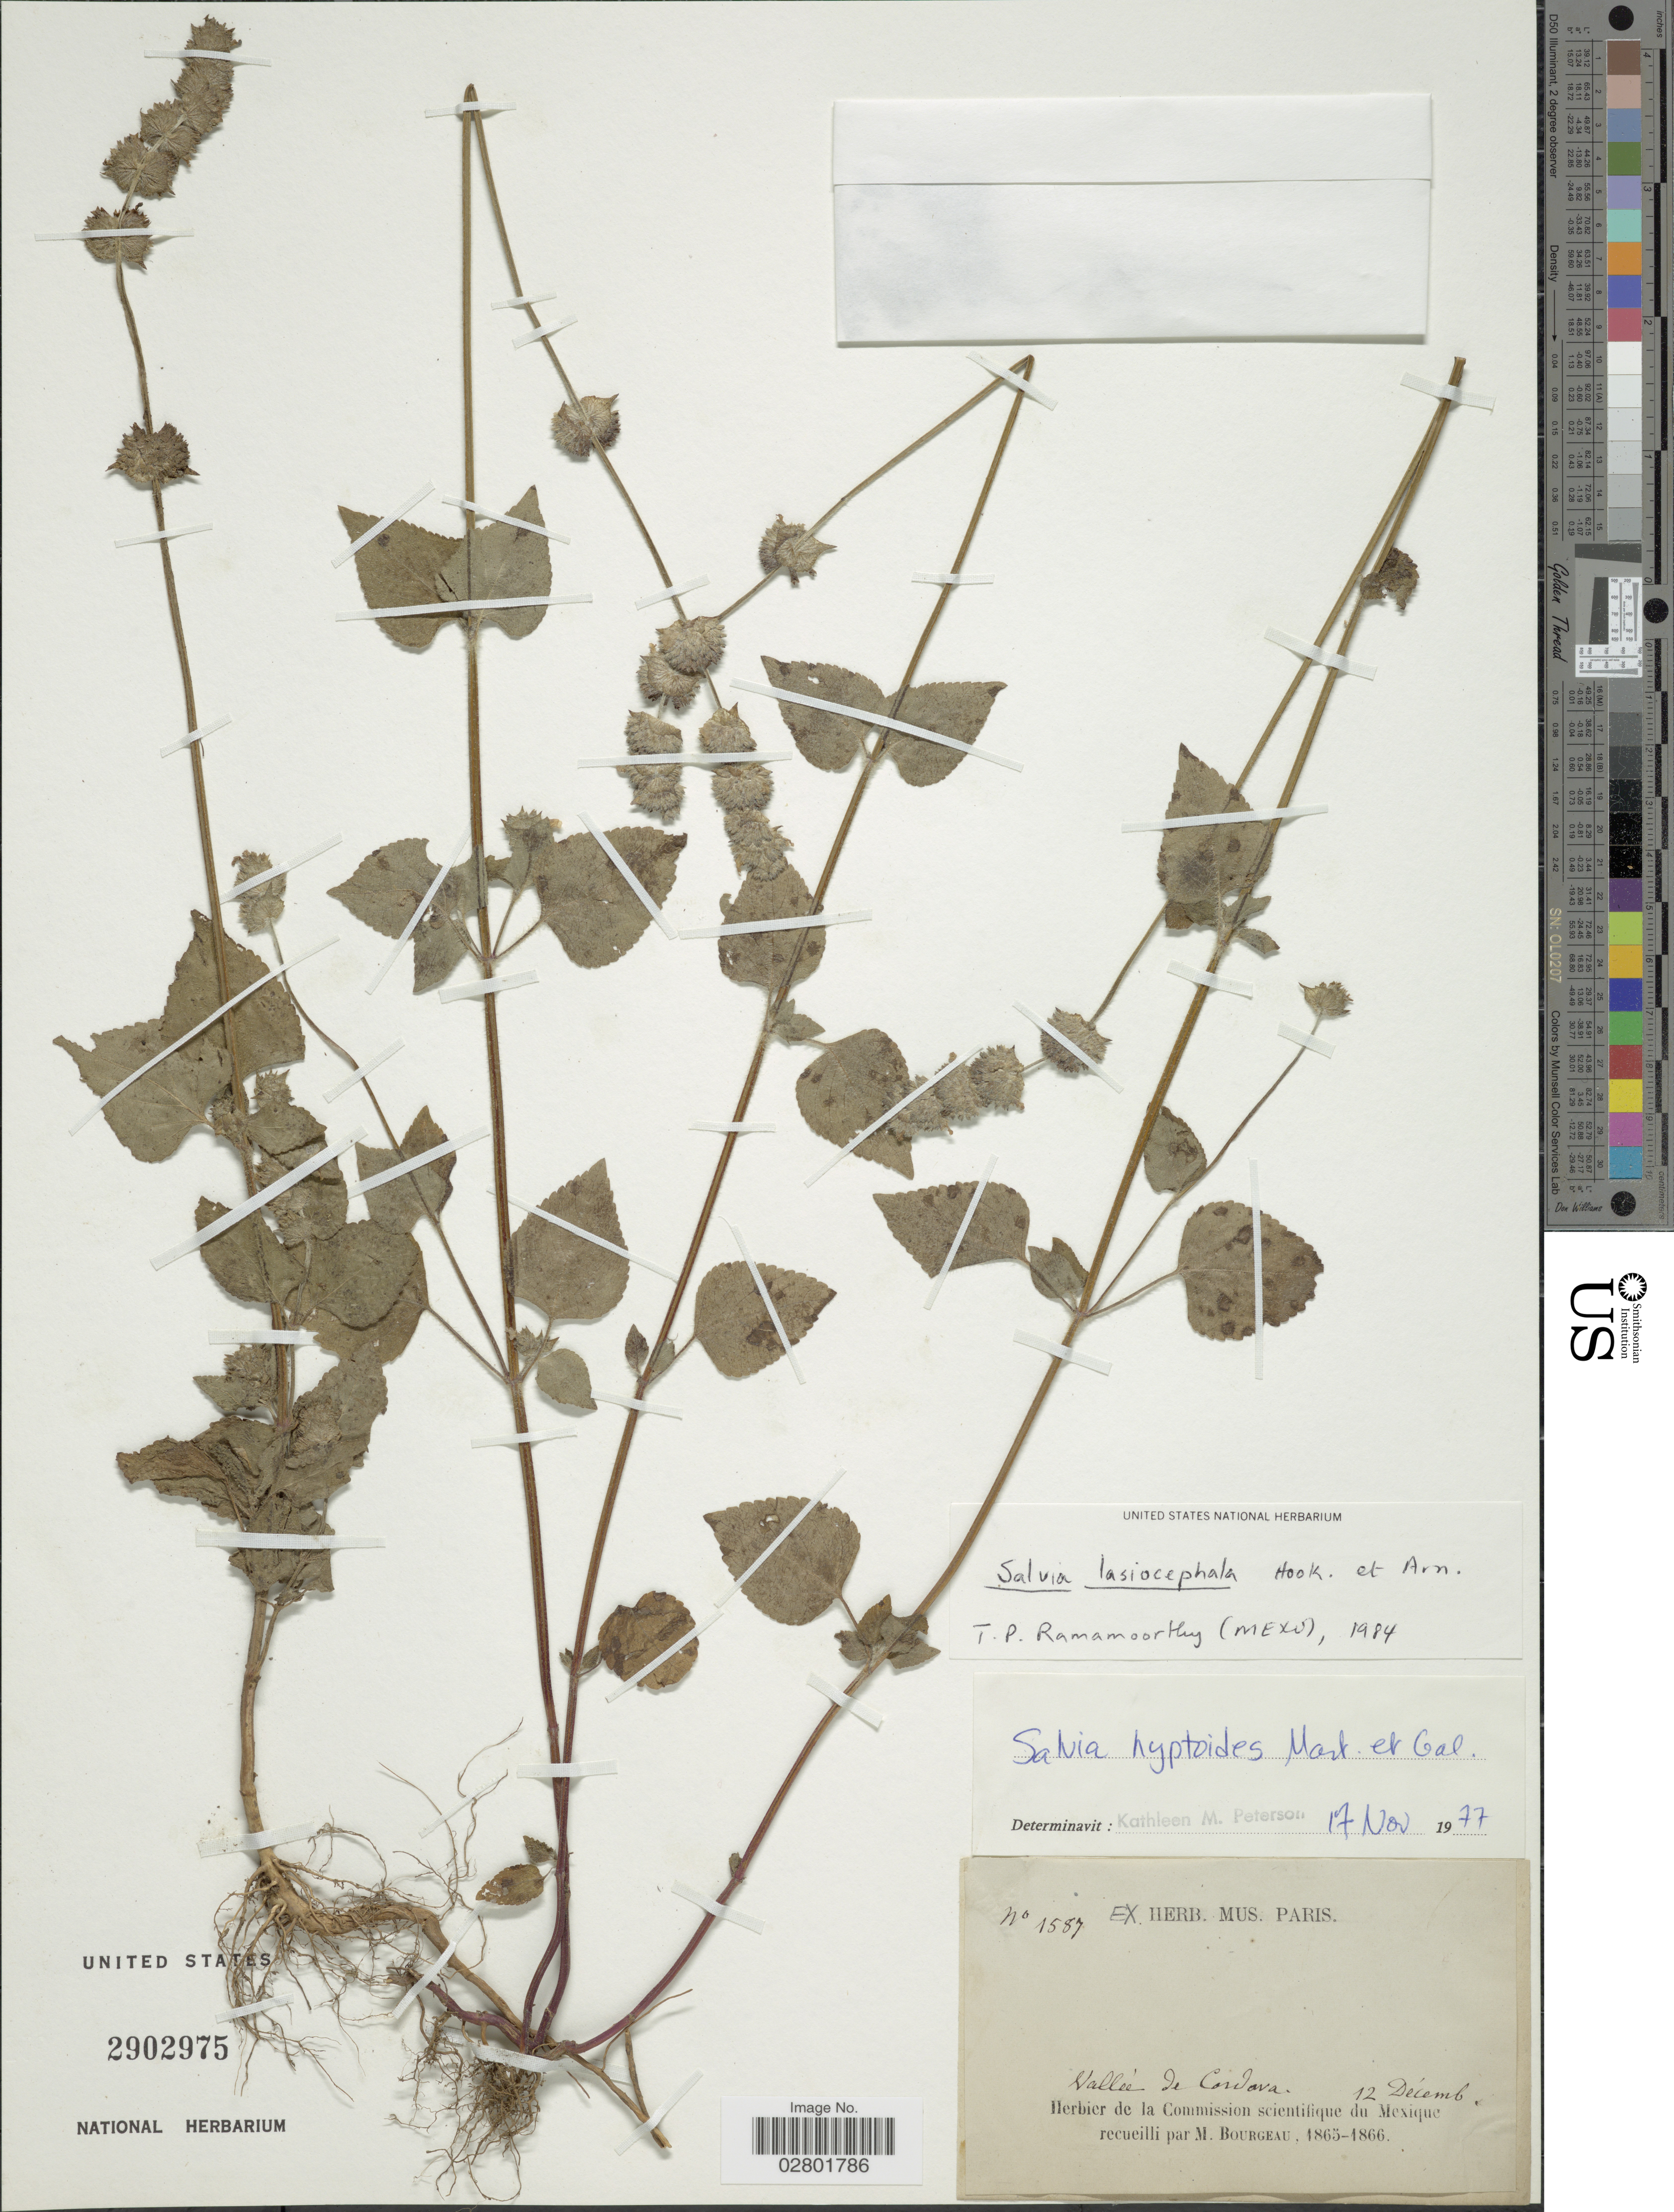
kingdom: Plantae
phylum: Tracheophyta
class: Magnoliopsida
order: Lamiales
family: Lamiaceae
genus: Salvia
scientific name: Salvia lasiocephala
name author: Hook. & Arn.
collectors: M. Bourgeau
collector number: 1587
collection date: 1865-12-12/1866-12-12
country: Mexico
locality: Vallée de Cordova.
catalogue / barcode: US 2902975